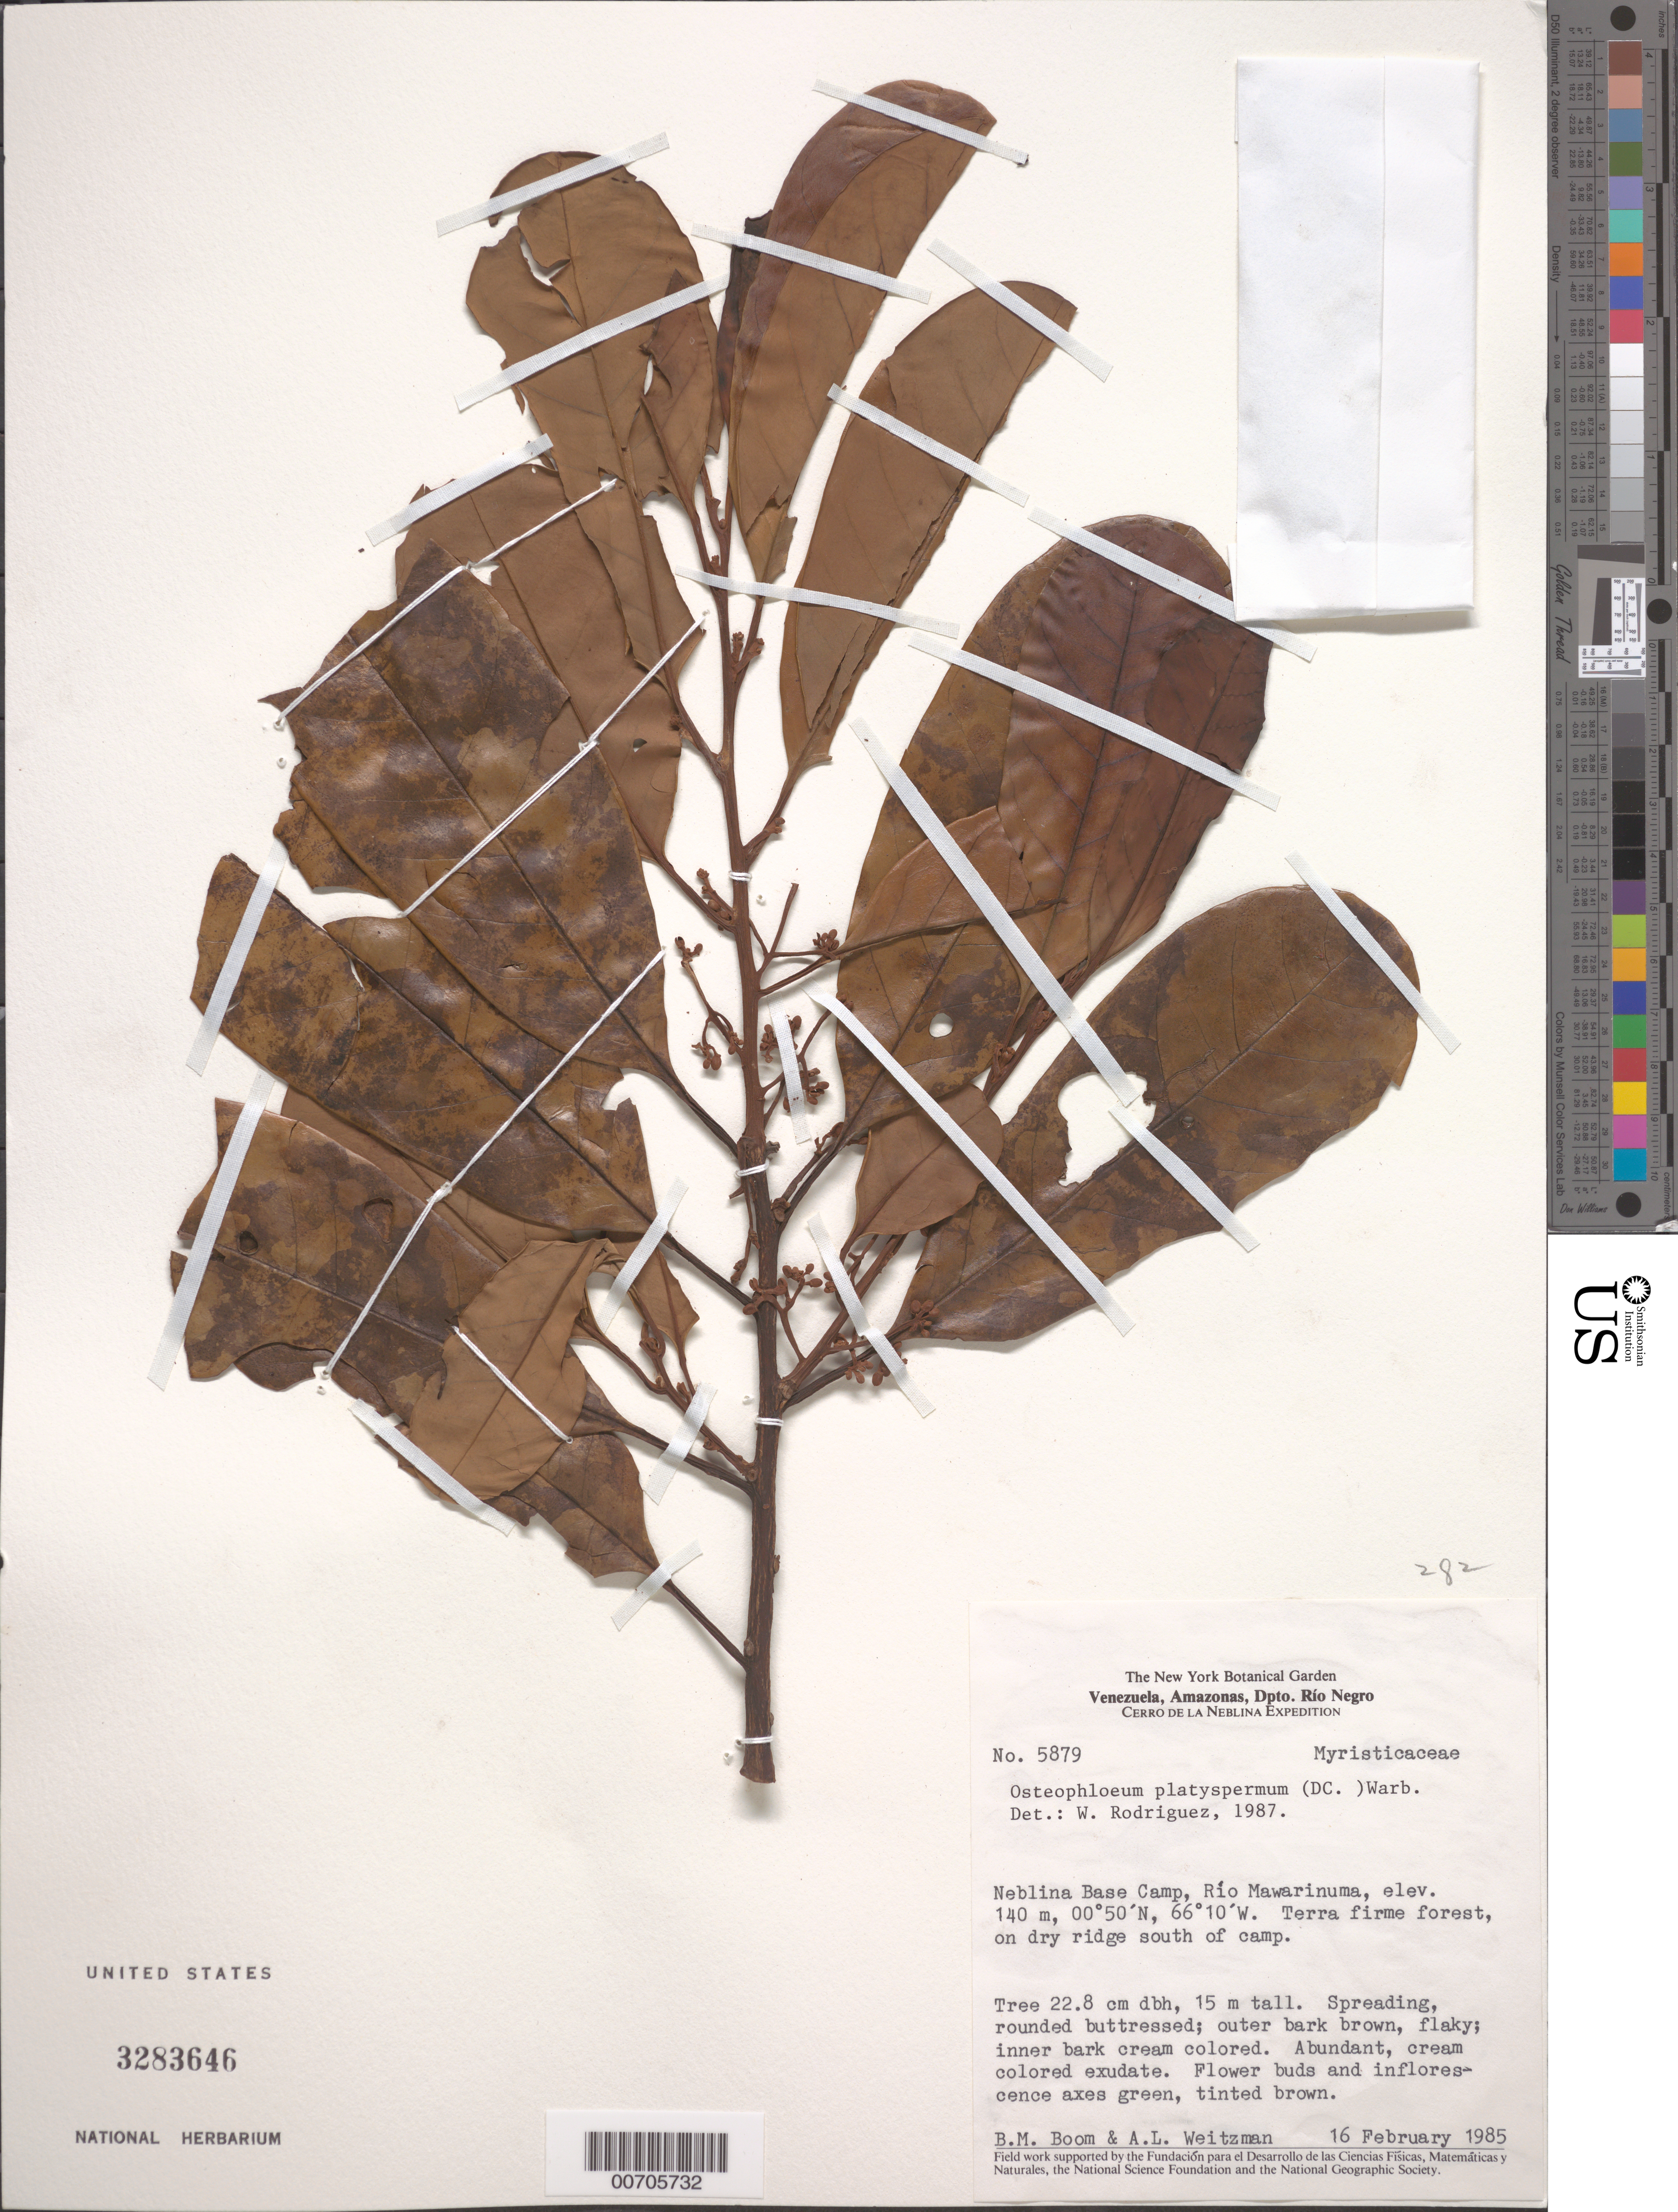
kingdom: Plantae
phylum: Tracheophyta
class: Magnoliopsida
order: Magnoliales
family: Myristicaceae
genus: Osteophloeum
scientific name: Osteophloeum platyspermum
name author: (A. DC.) Warb.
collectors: B. M. Boom & A. L. Weitzman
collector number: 5879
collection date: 1985-02-16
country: Venezuela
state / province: Amazonas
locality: Dpto. Río Negro. Neblina Base Camp, Río Mawarinuma. On dry ridge south of camp.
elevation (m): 140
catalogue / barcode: US 3283646